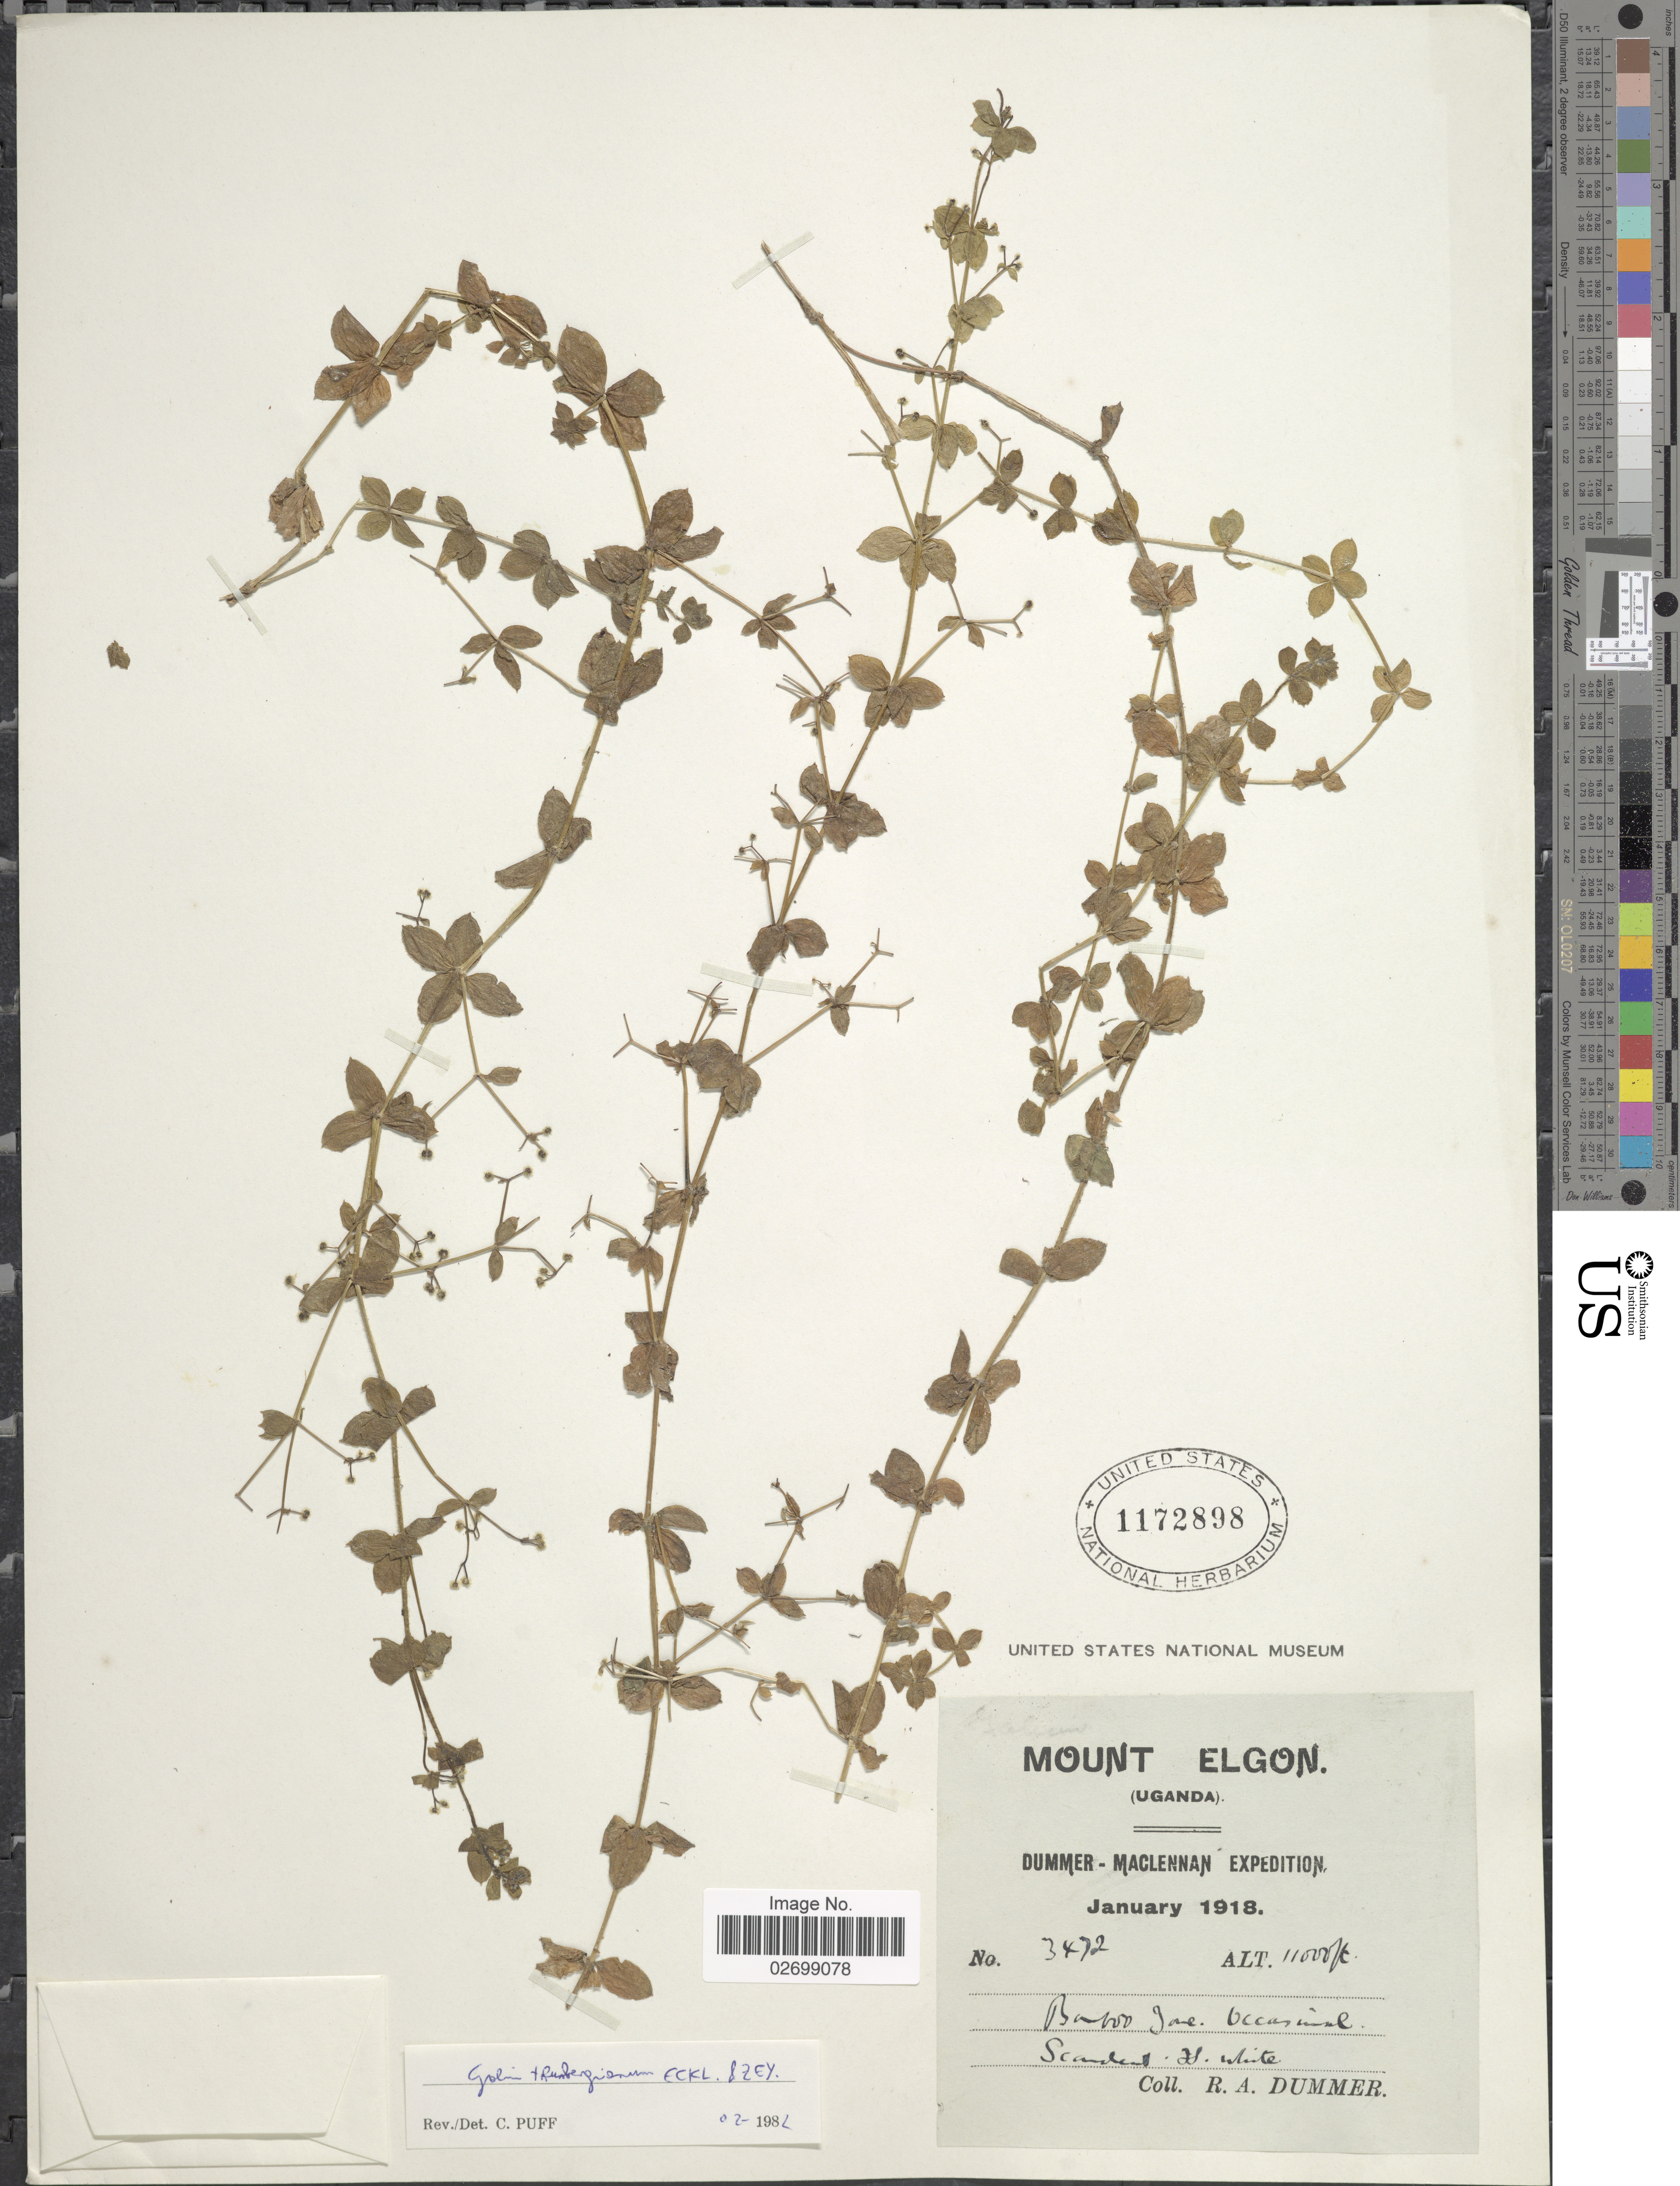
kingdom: Plantae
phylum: Tracheophyta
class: Magnoliopsida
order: Gentianales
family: Rubiaceae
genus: Galium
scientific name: Galium thunbergianum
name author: Eckl. & Zeyh.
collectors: R. Dümmer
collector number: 3472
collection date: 1918-01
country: Uganda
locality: Mount Elgon, Bamboo Zone, Occasional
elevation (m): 335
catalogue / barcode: US 1172898